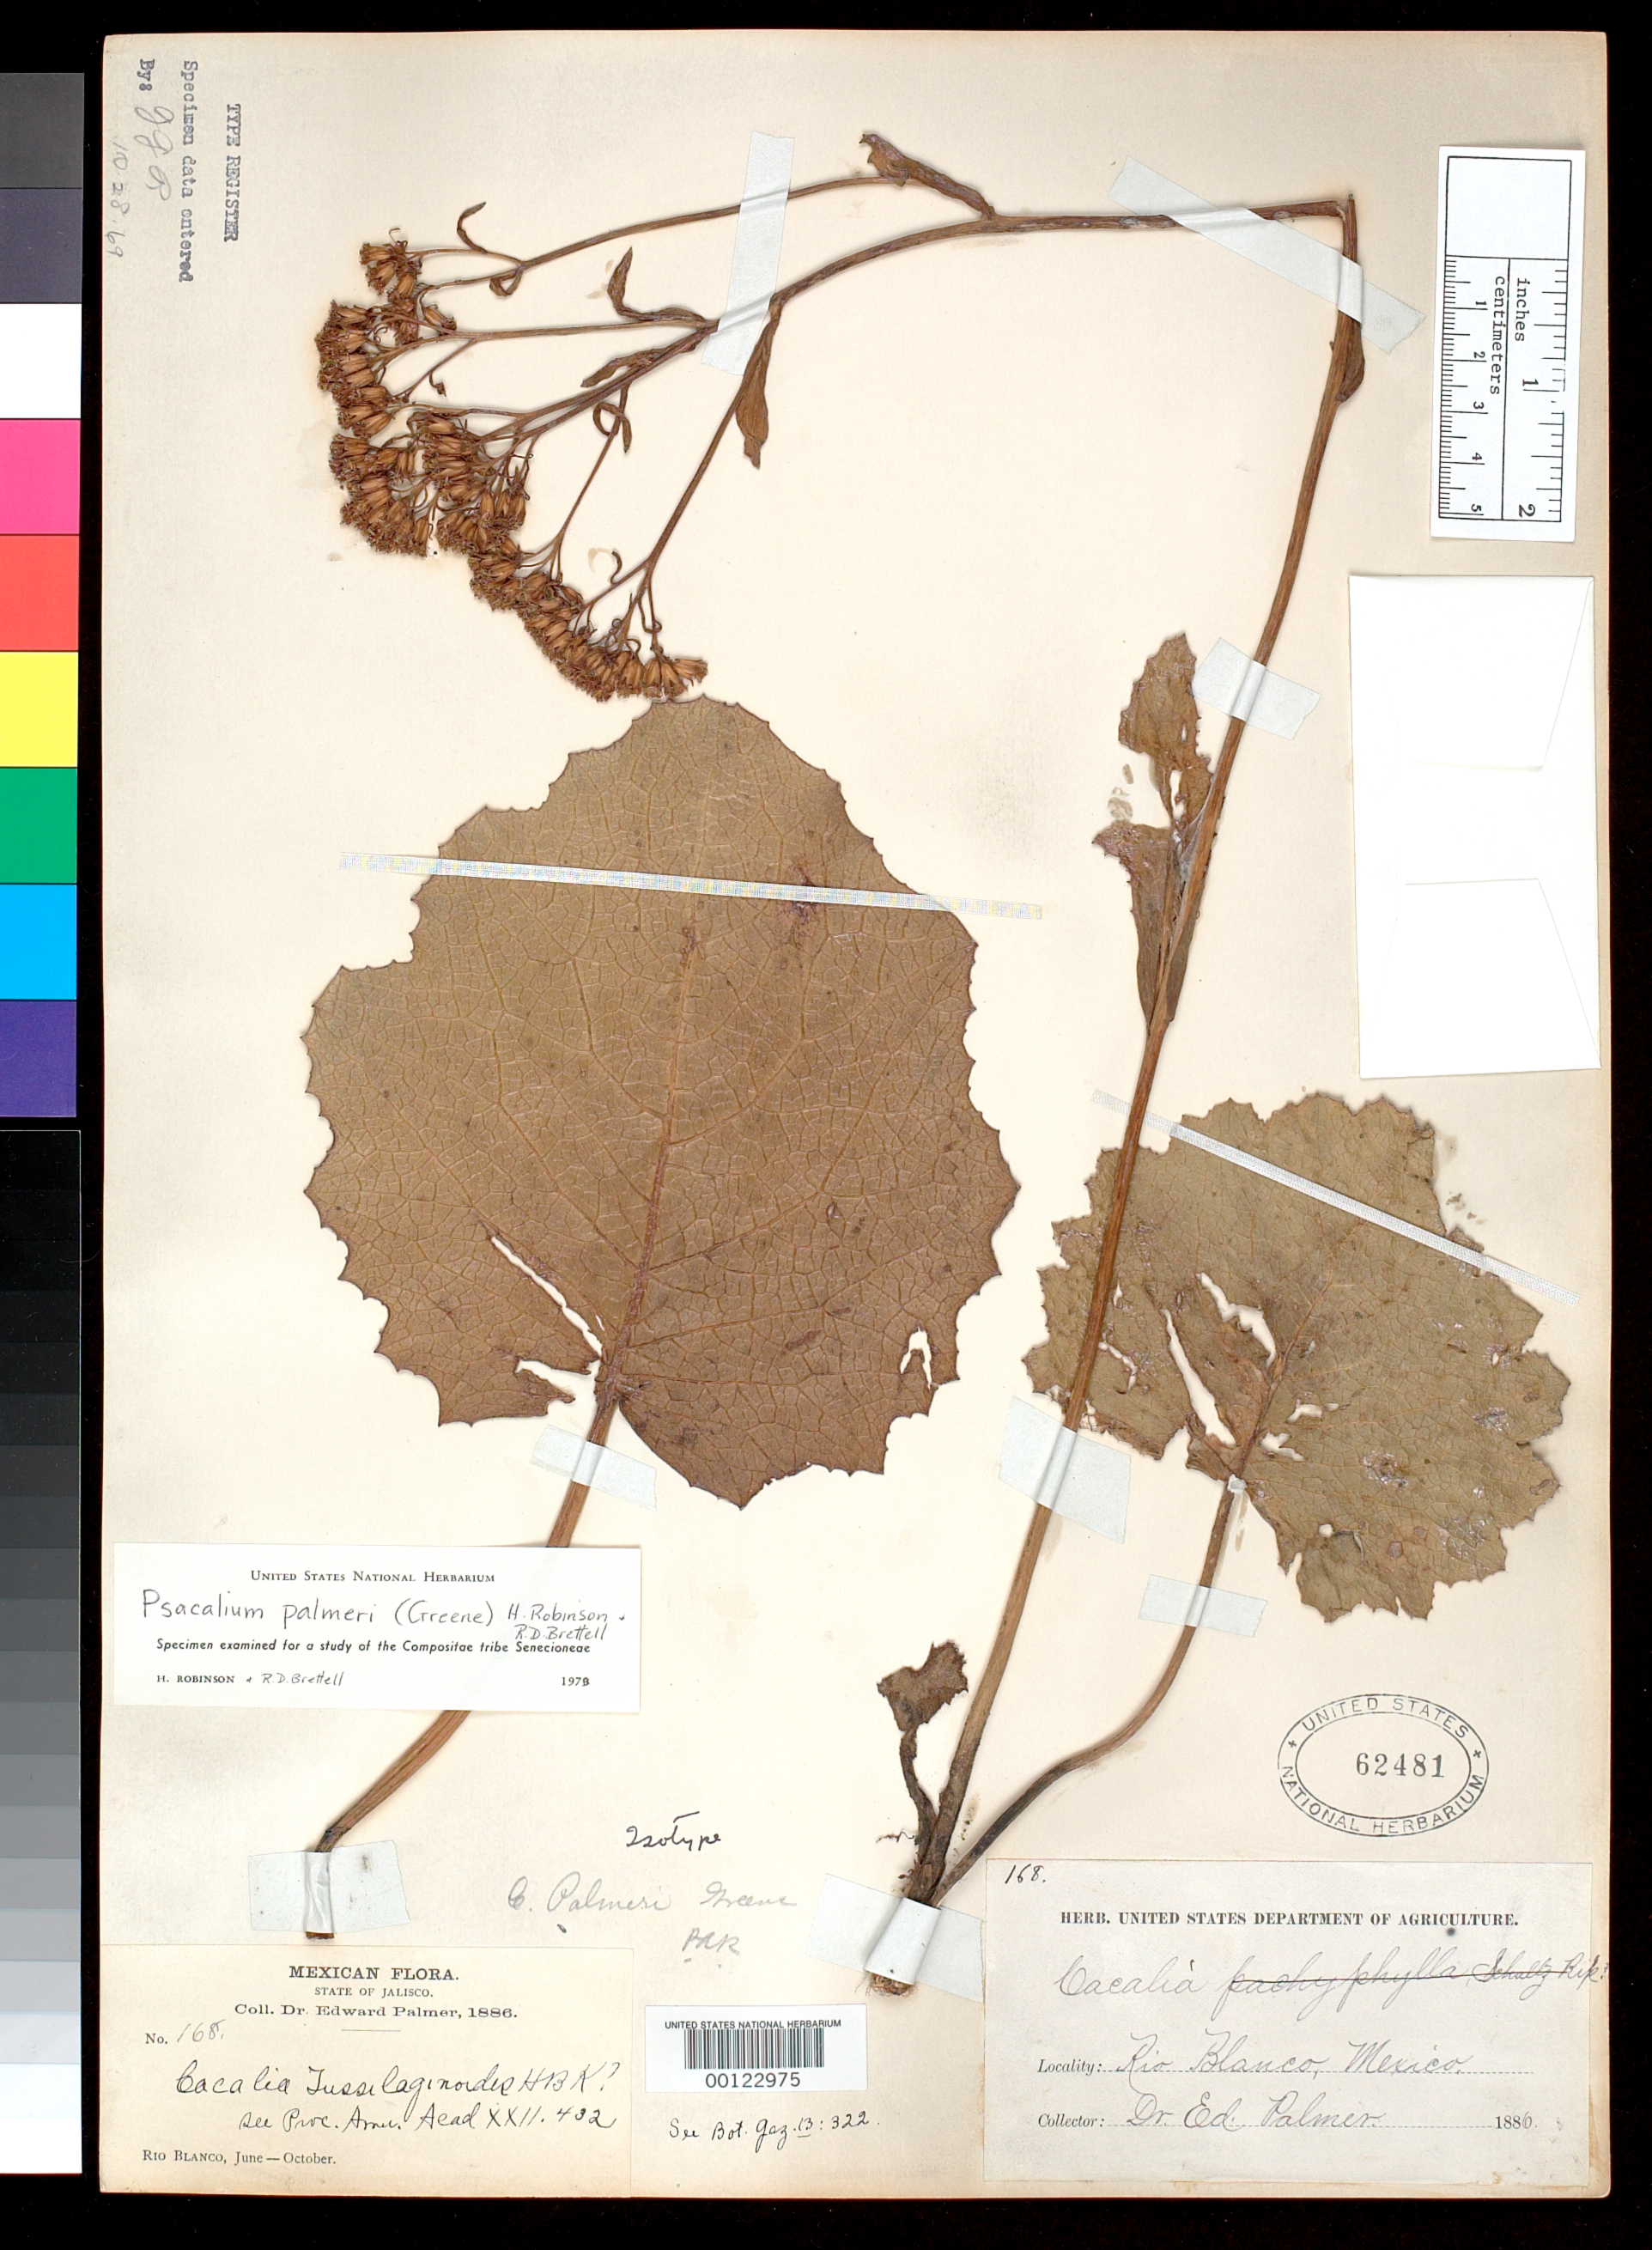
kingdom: Plantae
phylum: Tracheophyta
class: Magnoliopsida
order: Asterales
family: Asteraceae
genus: Cacalia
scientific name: Cacalia palmeri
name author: Greene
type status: Isotype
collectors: E. Palmer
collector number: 168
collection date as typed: Jun 1886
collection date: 1886-06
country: Mexico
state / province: Jalisco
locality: Rio Blanco.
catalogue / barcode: US 62481